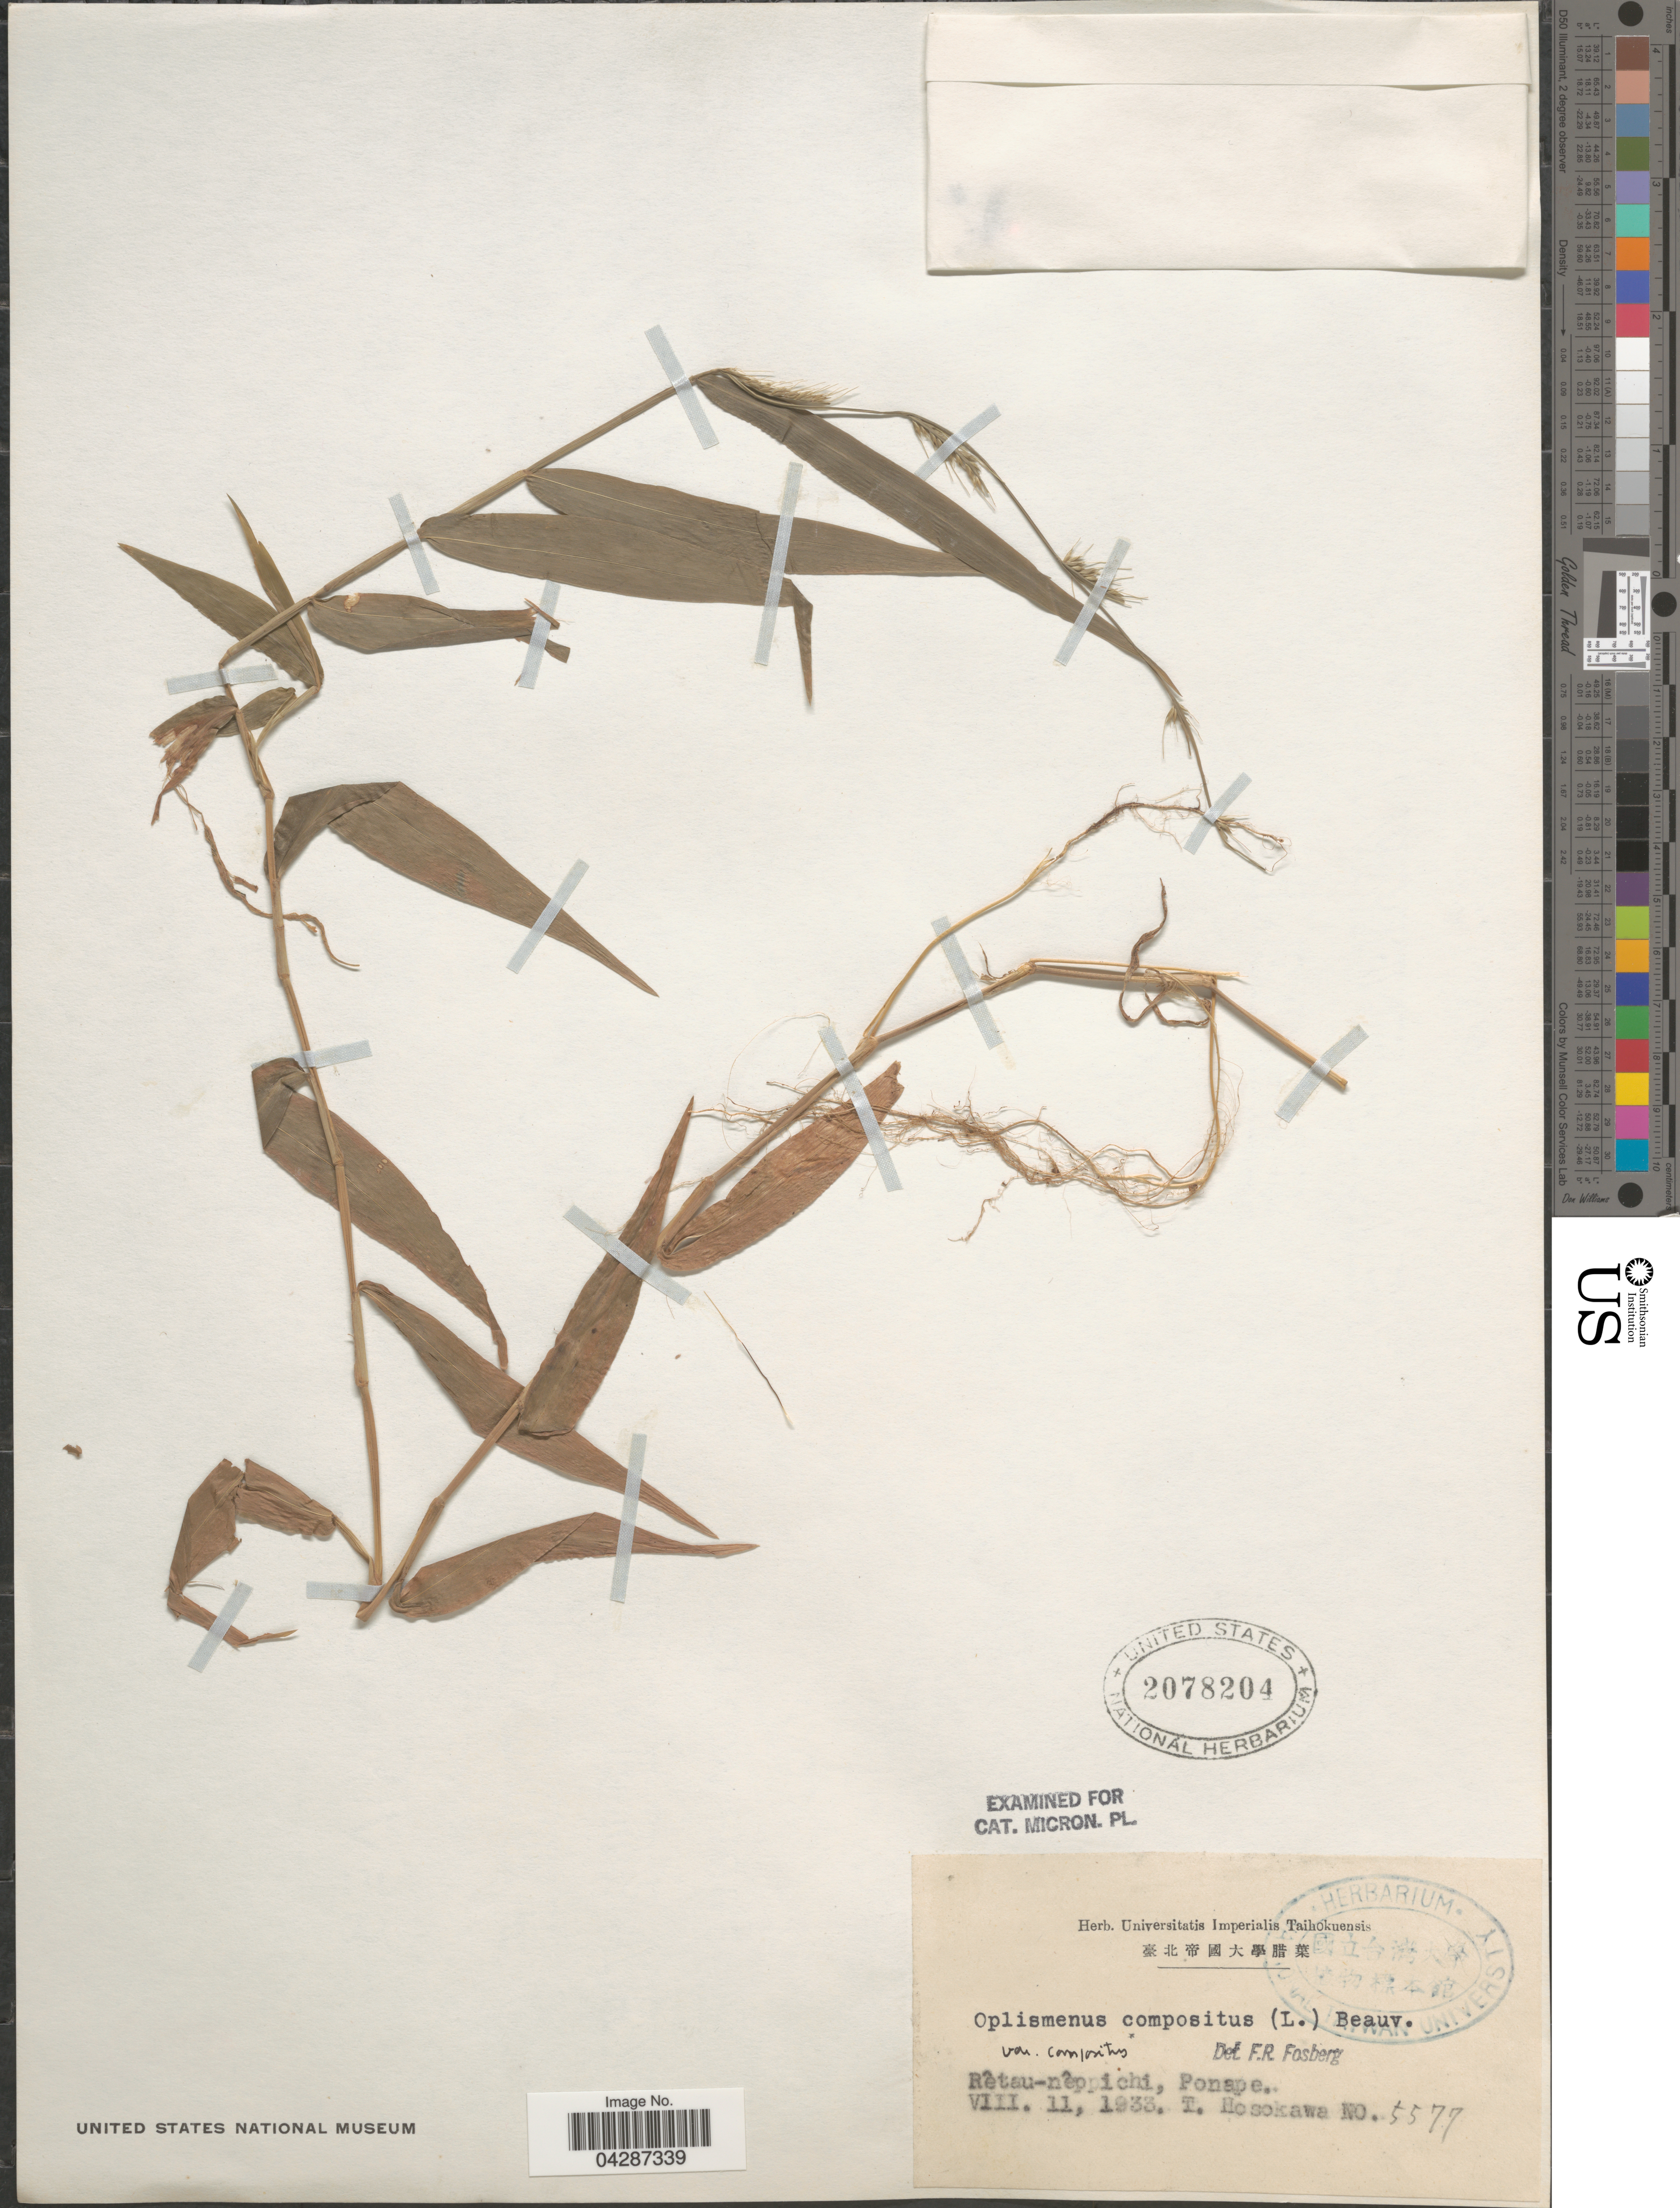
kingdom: Plantae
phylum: Tracheophyta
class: Liliopsida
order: Poales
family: Poaceae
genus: Oplismenus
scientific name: Oplismenus compositus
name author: (L.) P. Beauv.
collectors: T. Hosokawa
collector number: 5577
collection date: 1933-08-11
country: Micronesia, Federated States of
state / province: Pohnpei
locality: Rêtau-nêppichi.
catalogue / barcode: US 2078204